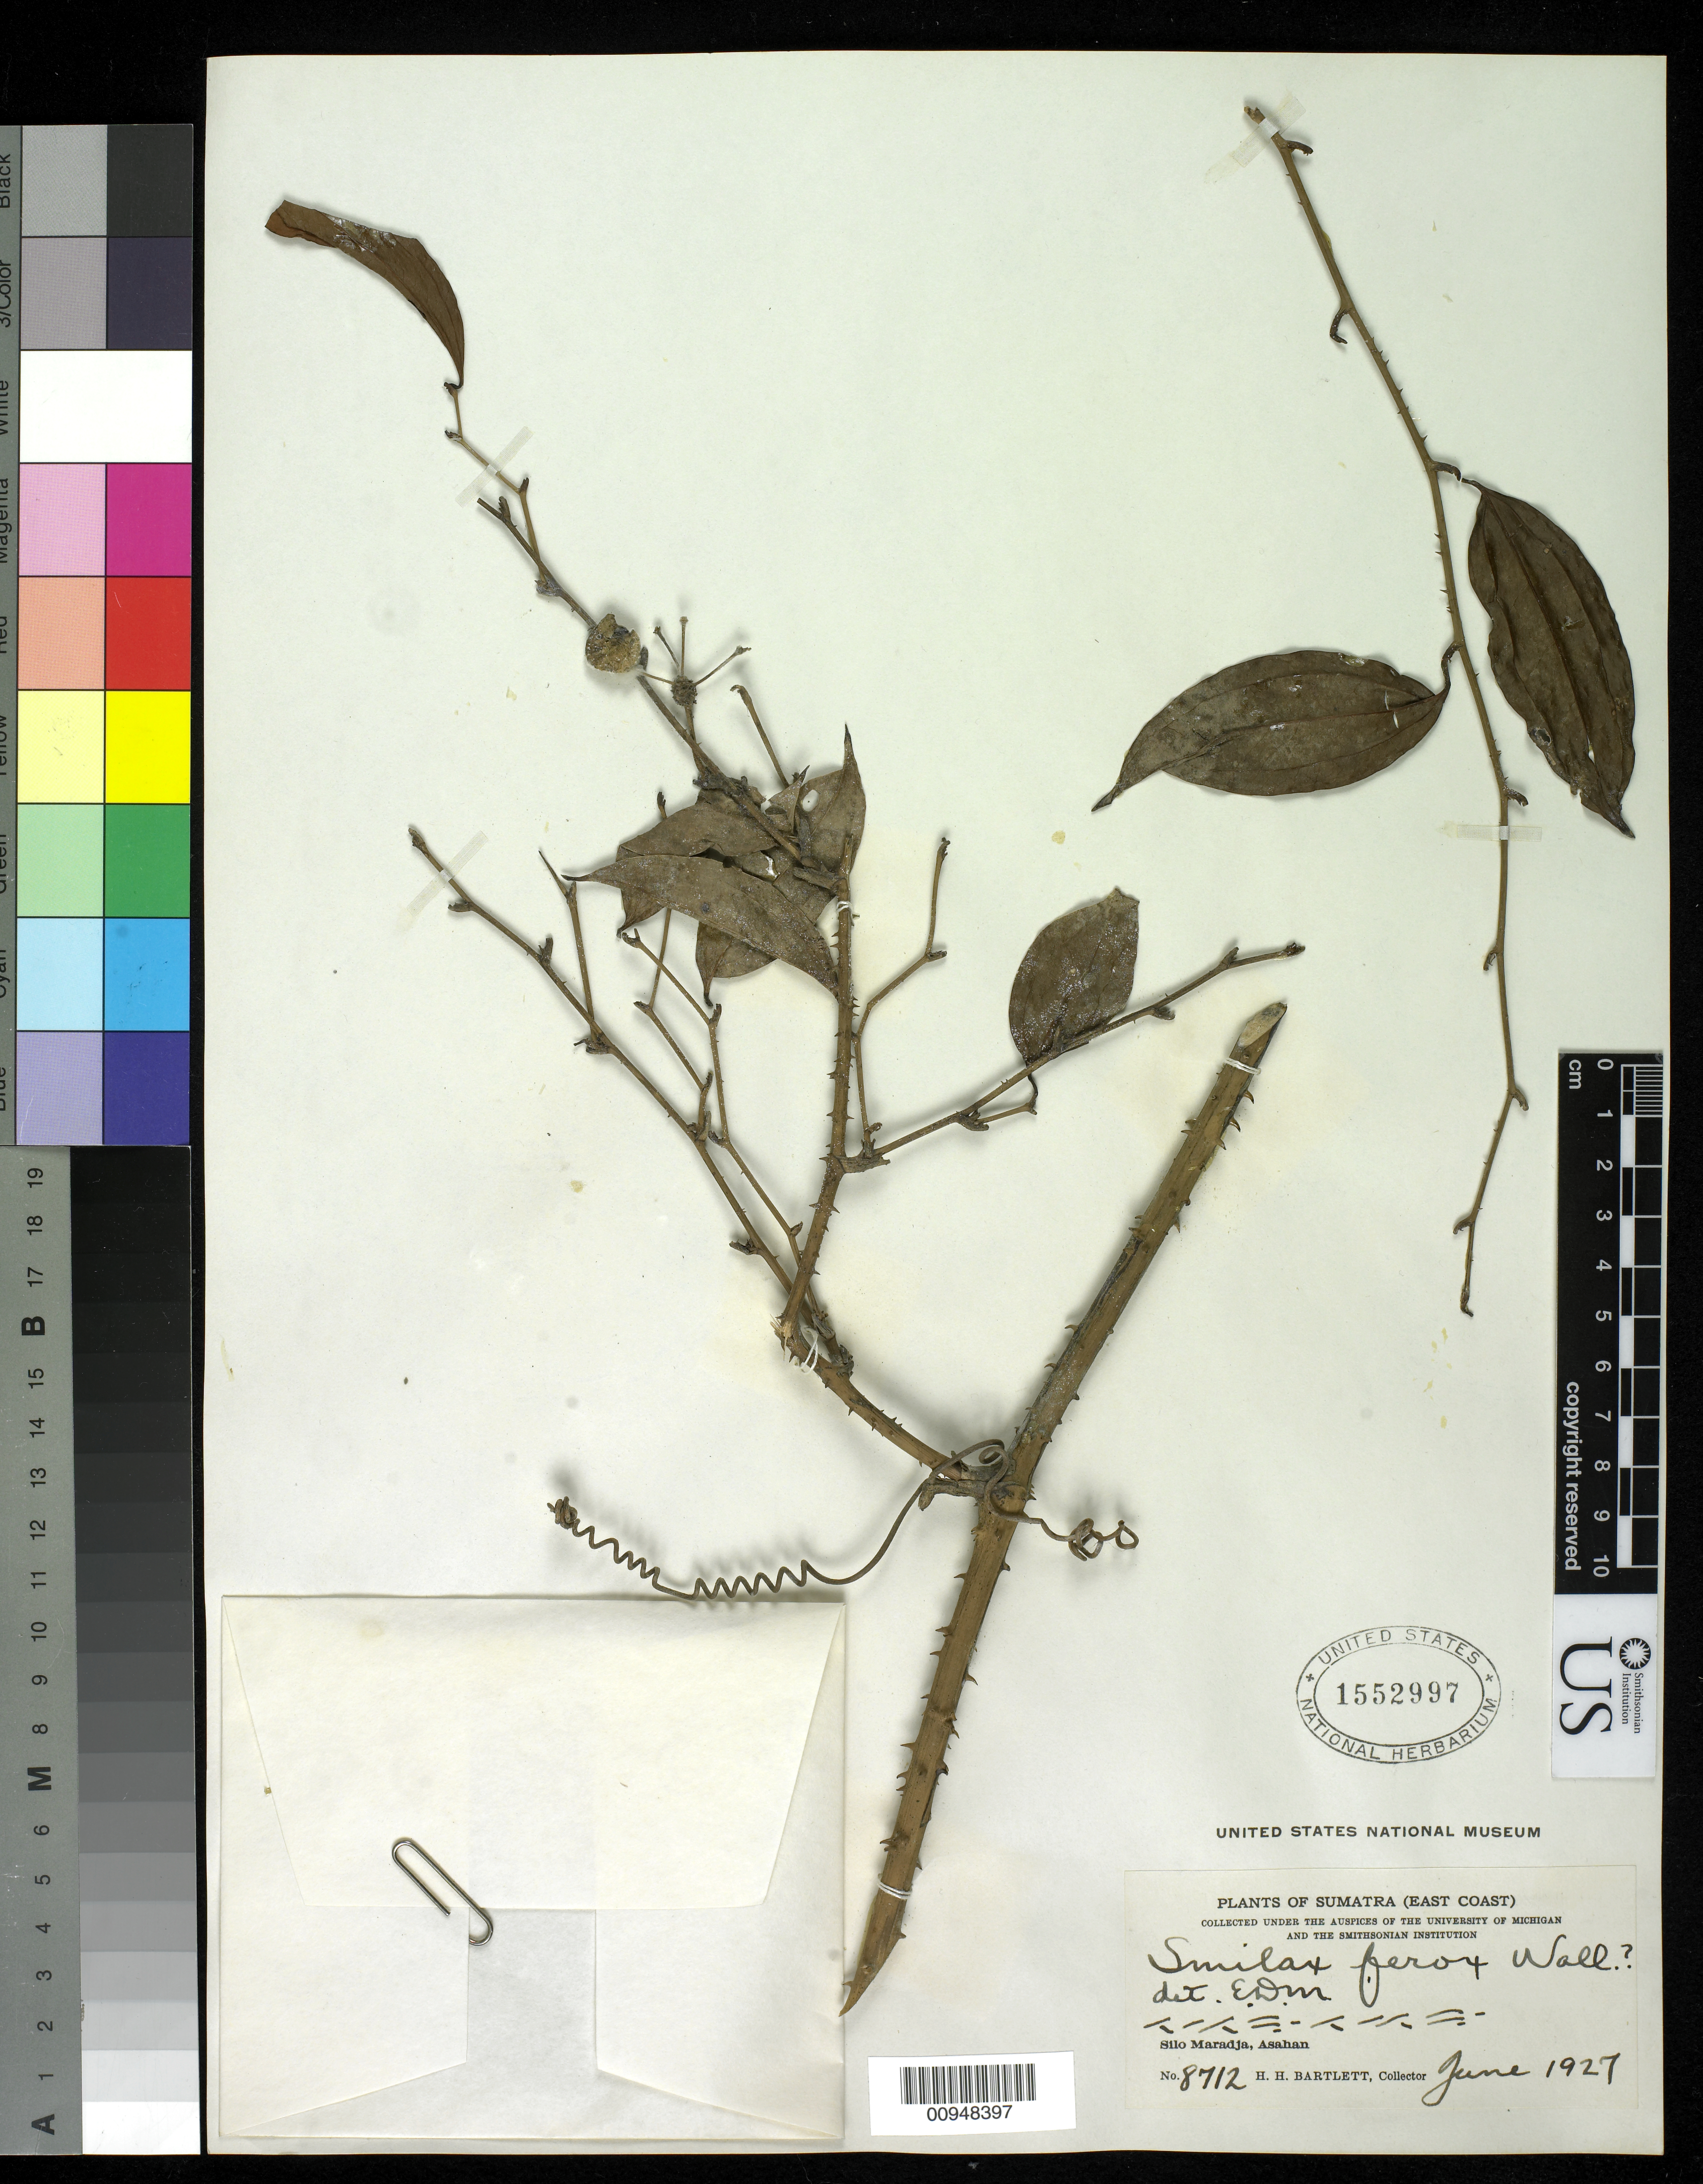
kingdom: Plantae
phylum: Tracheophyta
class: Liliopsida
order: Liliales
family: Smilacaceae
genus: Smilax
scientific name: Smilax ferox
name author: Wall. ex Kunth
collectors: H. H. Bartlett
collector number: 8712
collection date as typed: Jun 1927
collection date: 1927-06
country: Indonesia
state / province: Sumatra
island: Sumatra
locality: Silo Maradja, Asahan.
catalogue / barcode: US 1552997